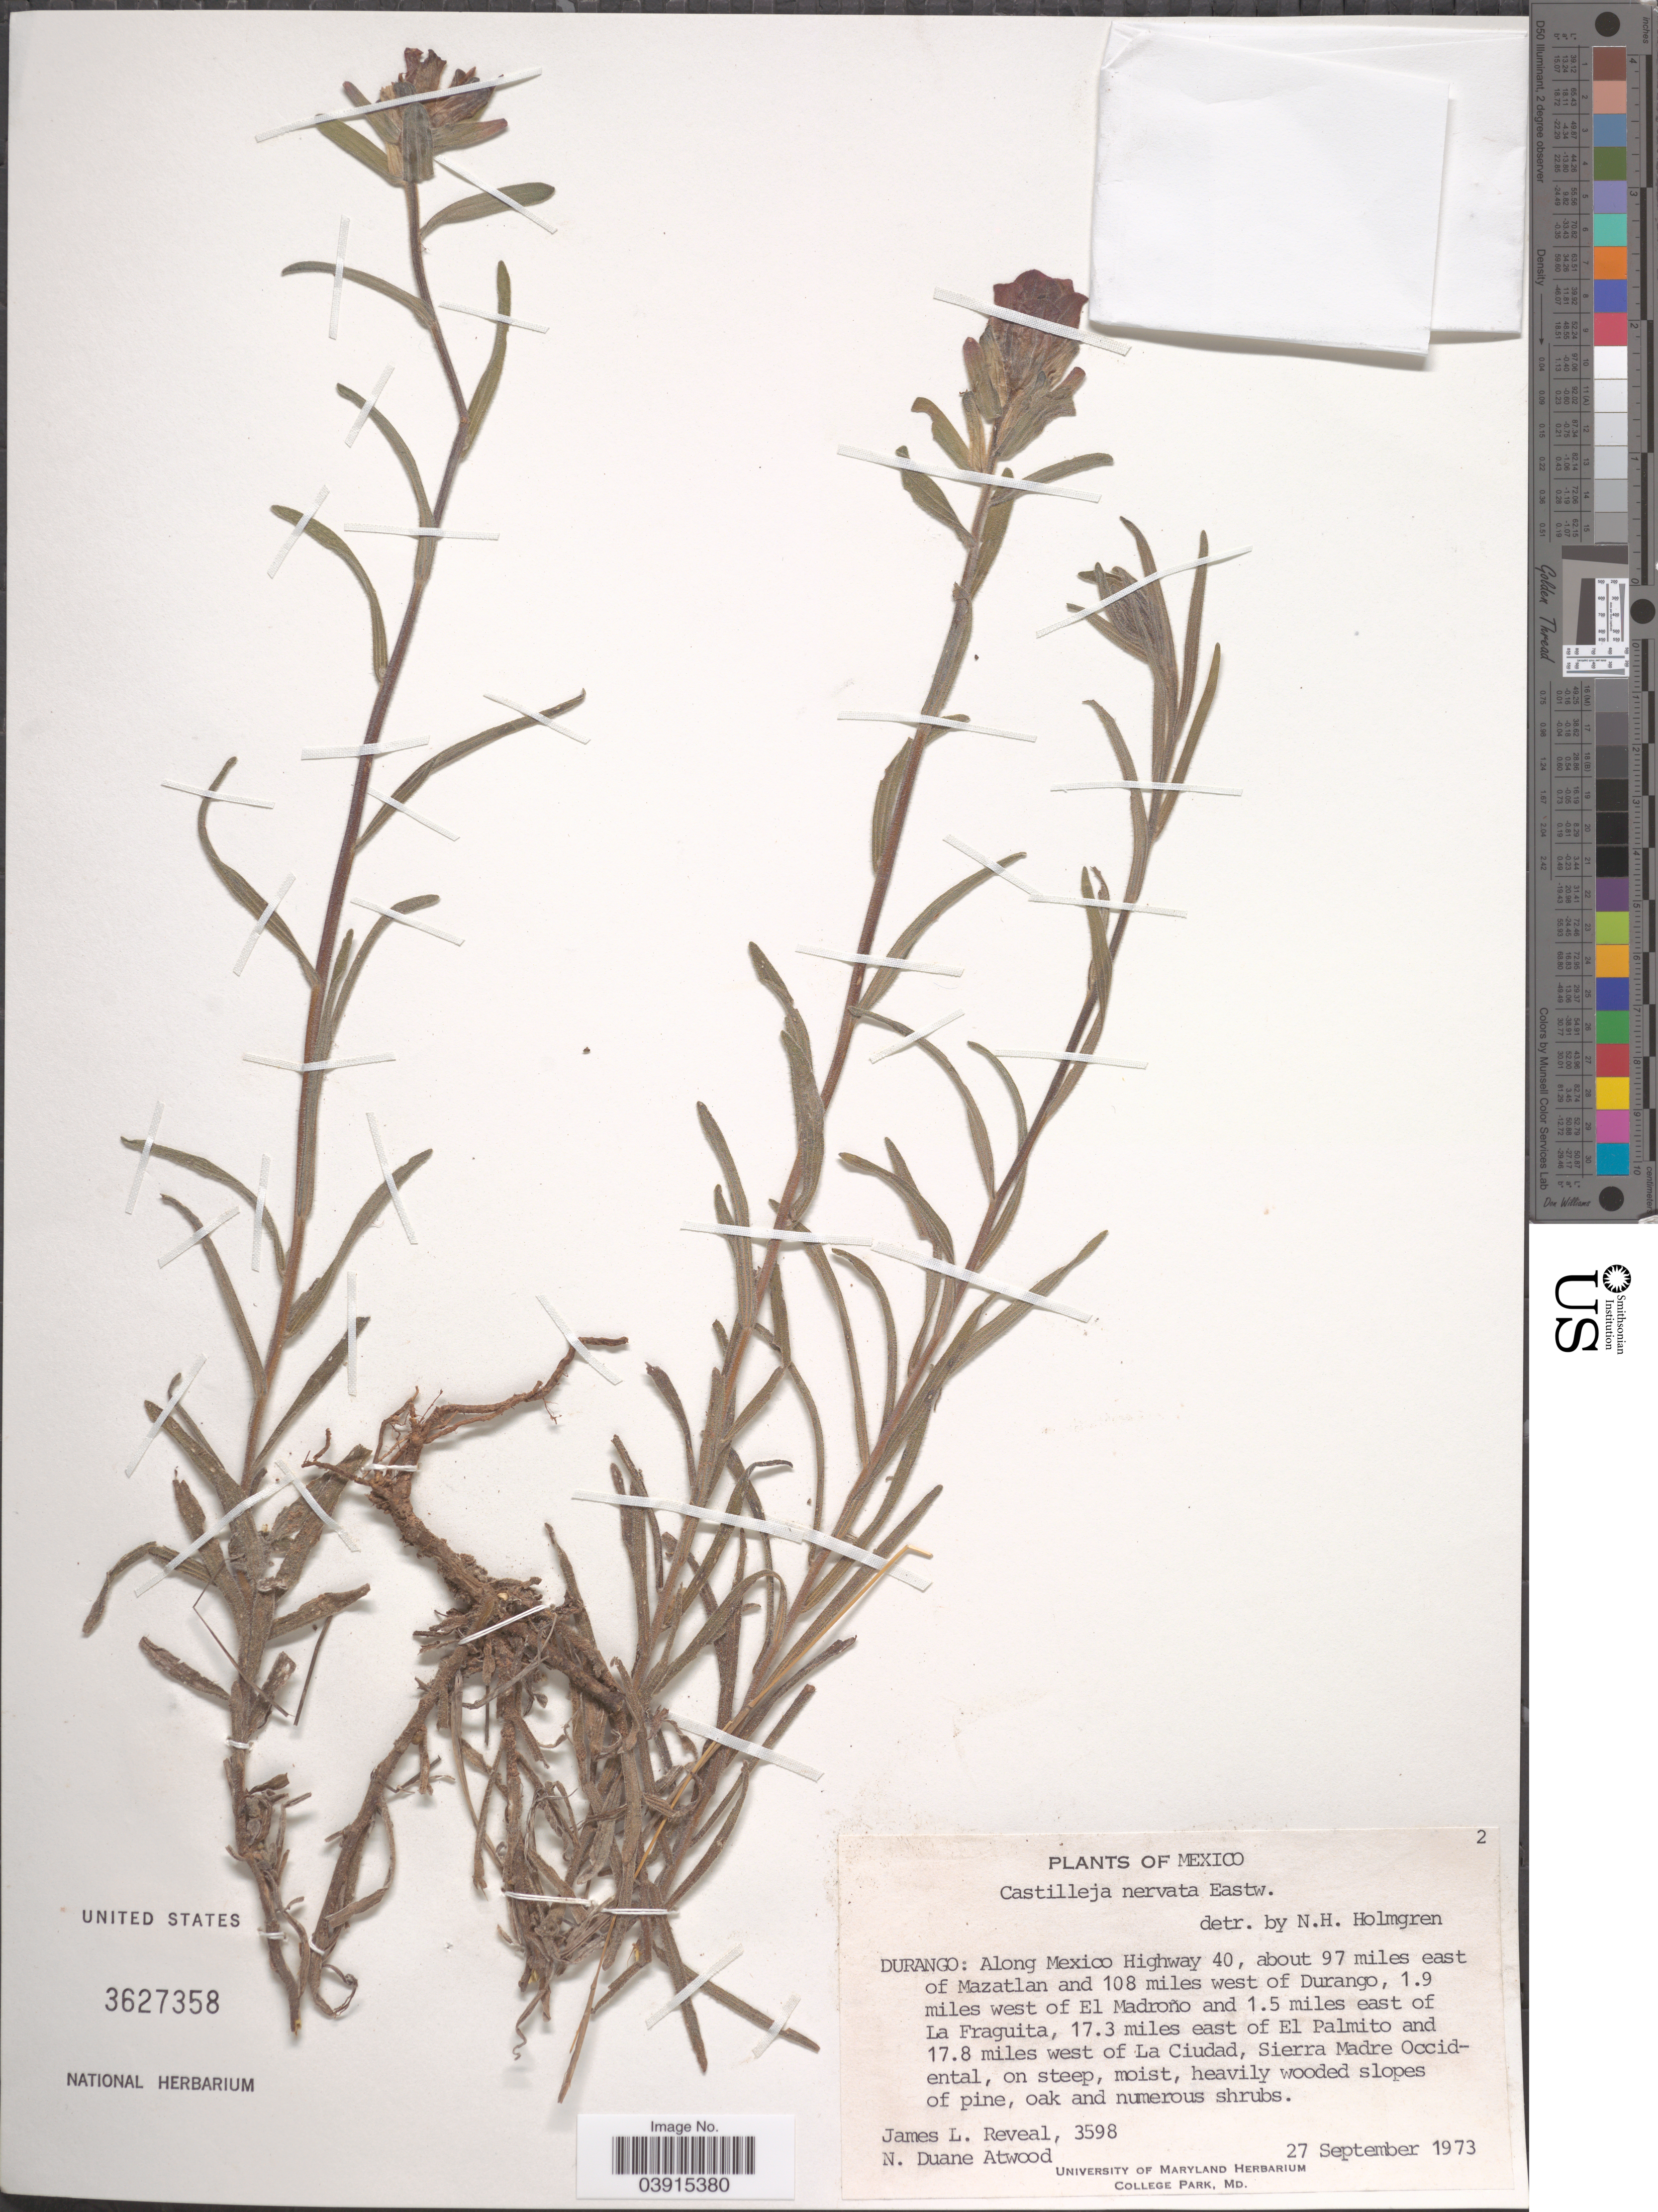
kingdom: Plantae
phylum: Tracheophyta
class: Magnoliopsida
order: Lamiales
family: Orobanchaceae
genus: Castilleja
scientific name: Castilleja nervata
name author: Eastw.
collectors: J. L. Reveal & N. Atwood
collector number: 3598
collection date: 1973-09-27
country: Mexico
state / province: Durango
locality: Along Mexico Highway 40, about 97 miles east of Mazatlan and 109 miles west of Durango, 1.9 miles west of El Madroño and 1.5 miles east of La Fraguita, 17.3 miles east of El Palmito and 17.8 miles west of La Ciudad, Sierra Madre Occidental.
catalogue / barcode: US 3627358